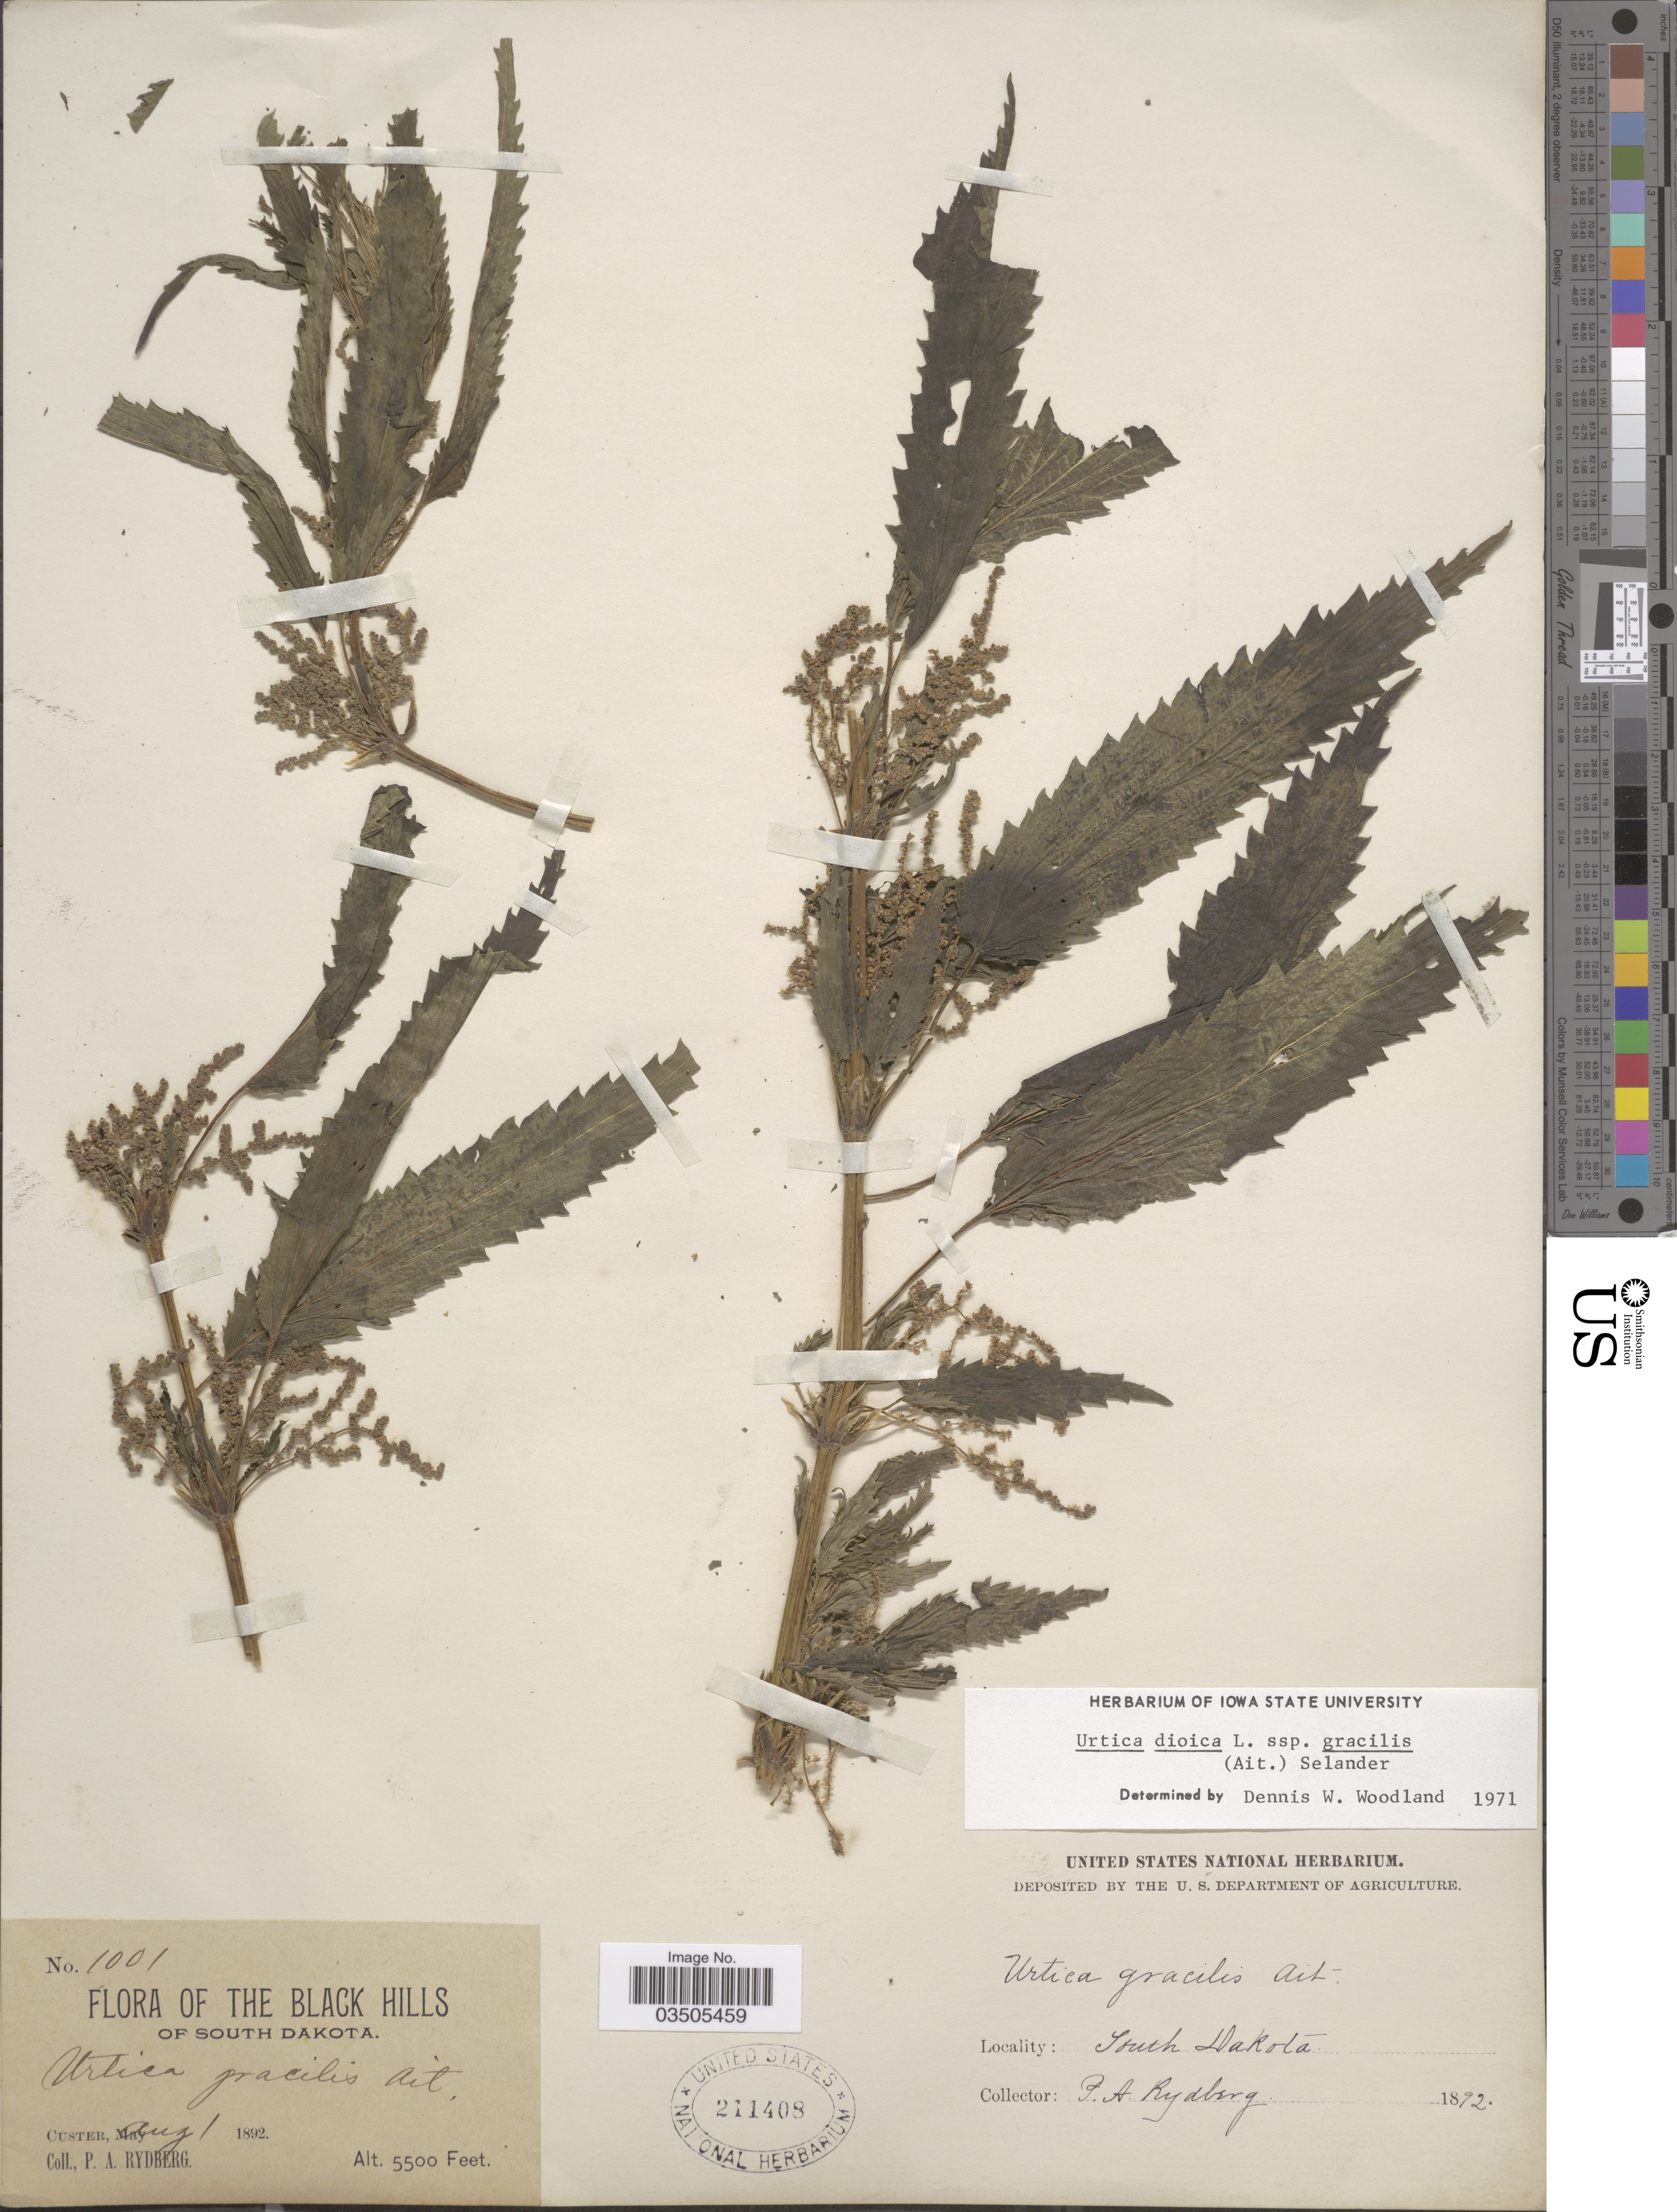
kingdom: Plantae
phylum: Tracheophyta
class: Magnoliopsida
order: Rosales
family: Urticaceae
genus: Urtica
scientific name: Urtica dioica subsp. gracilis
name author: L.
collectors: P. A. Rydberg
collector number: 1001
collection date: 1892-08-01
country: United States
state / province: South Dakota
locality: The Black Hills of South Dakota. Custer.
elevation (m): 1676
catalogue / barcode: US 211408